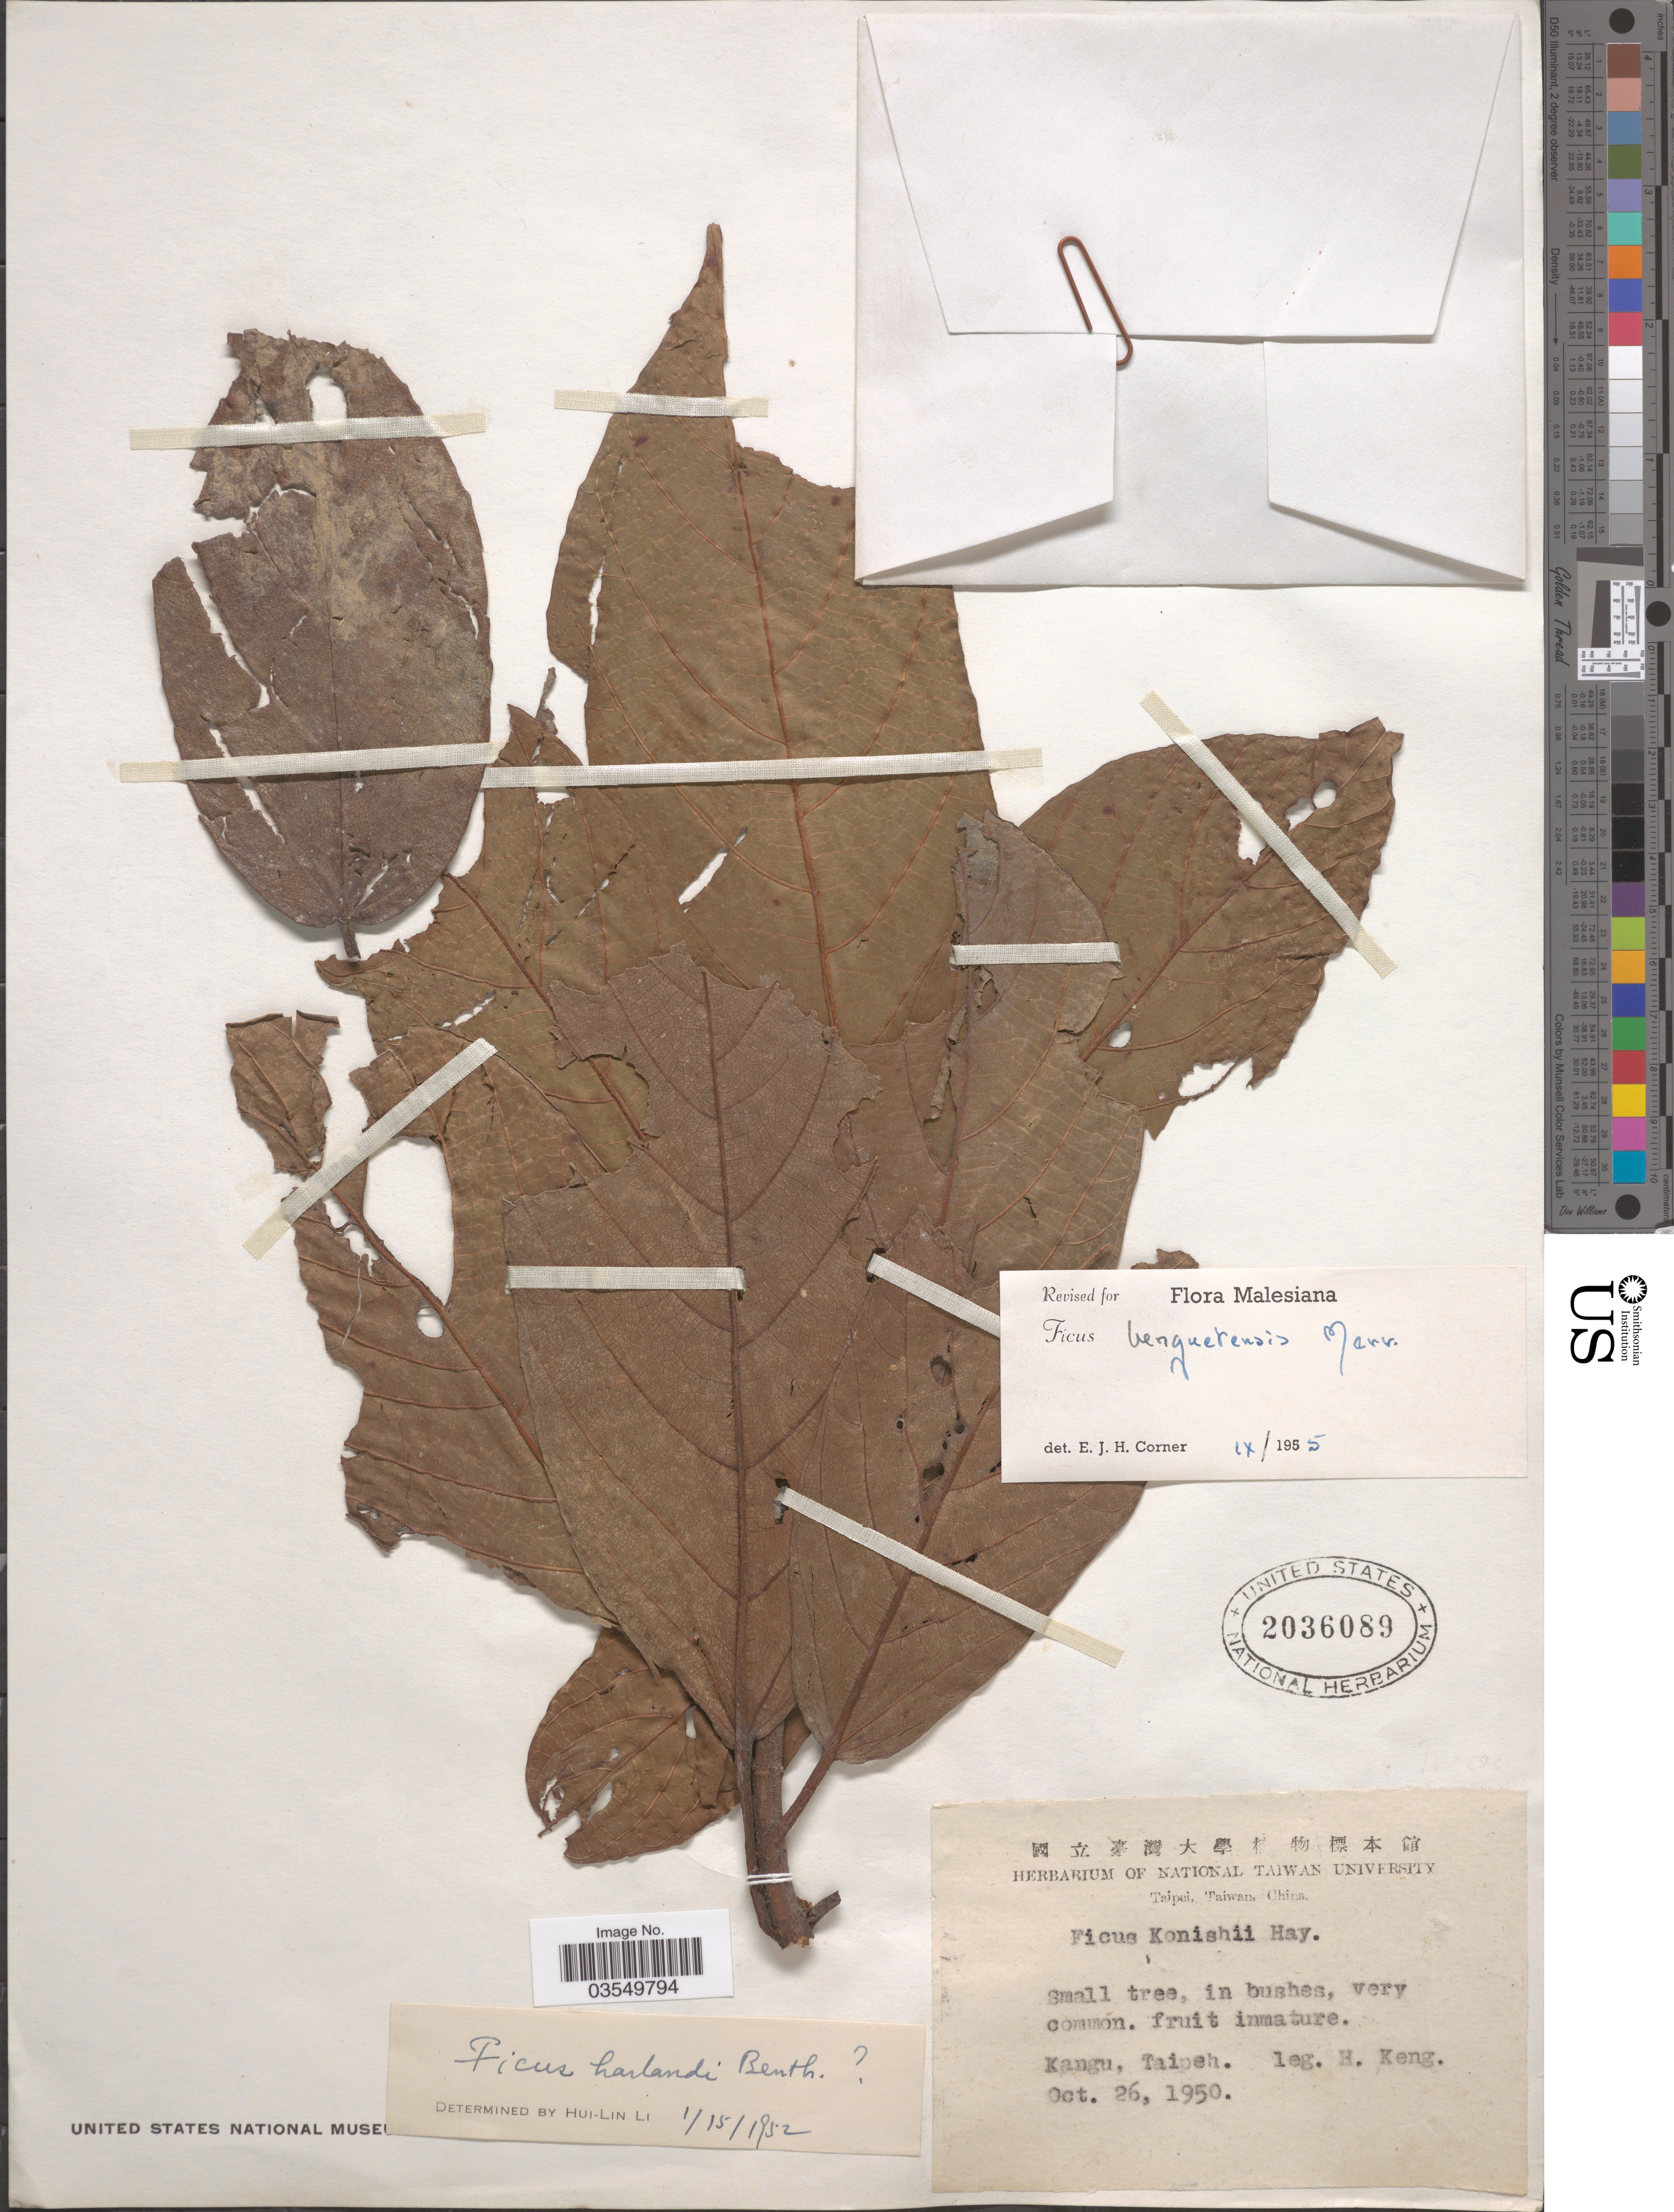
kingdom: Plantae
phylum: Tracheophyta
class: Magnoliopsida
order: Rosales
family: Moraceae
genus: Ficus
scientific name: Ficus benguetensis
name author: Merr.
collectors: H. Keng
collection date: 1950-10-26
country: Taiwan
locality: Kangu, Taipeh.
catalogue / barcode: US 2036089